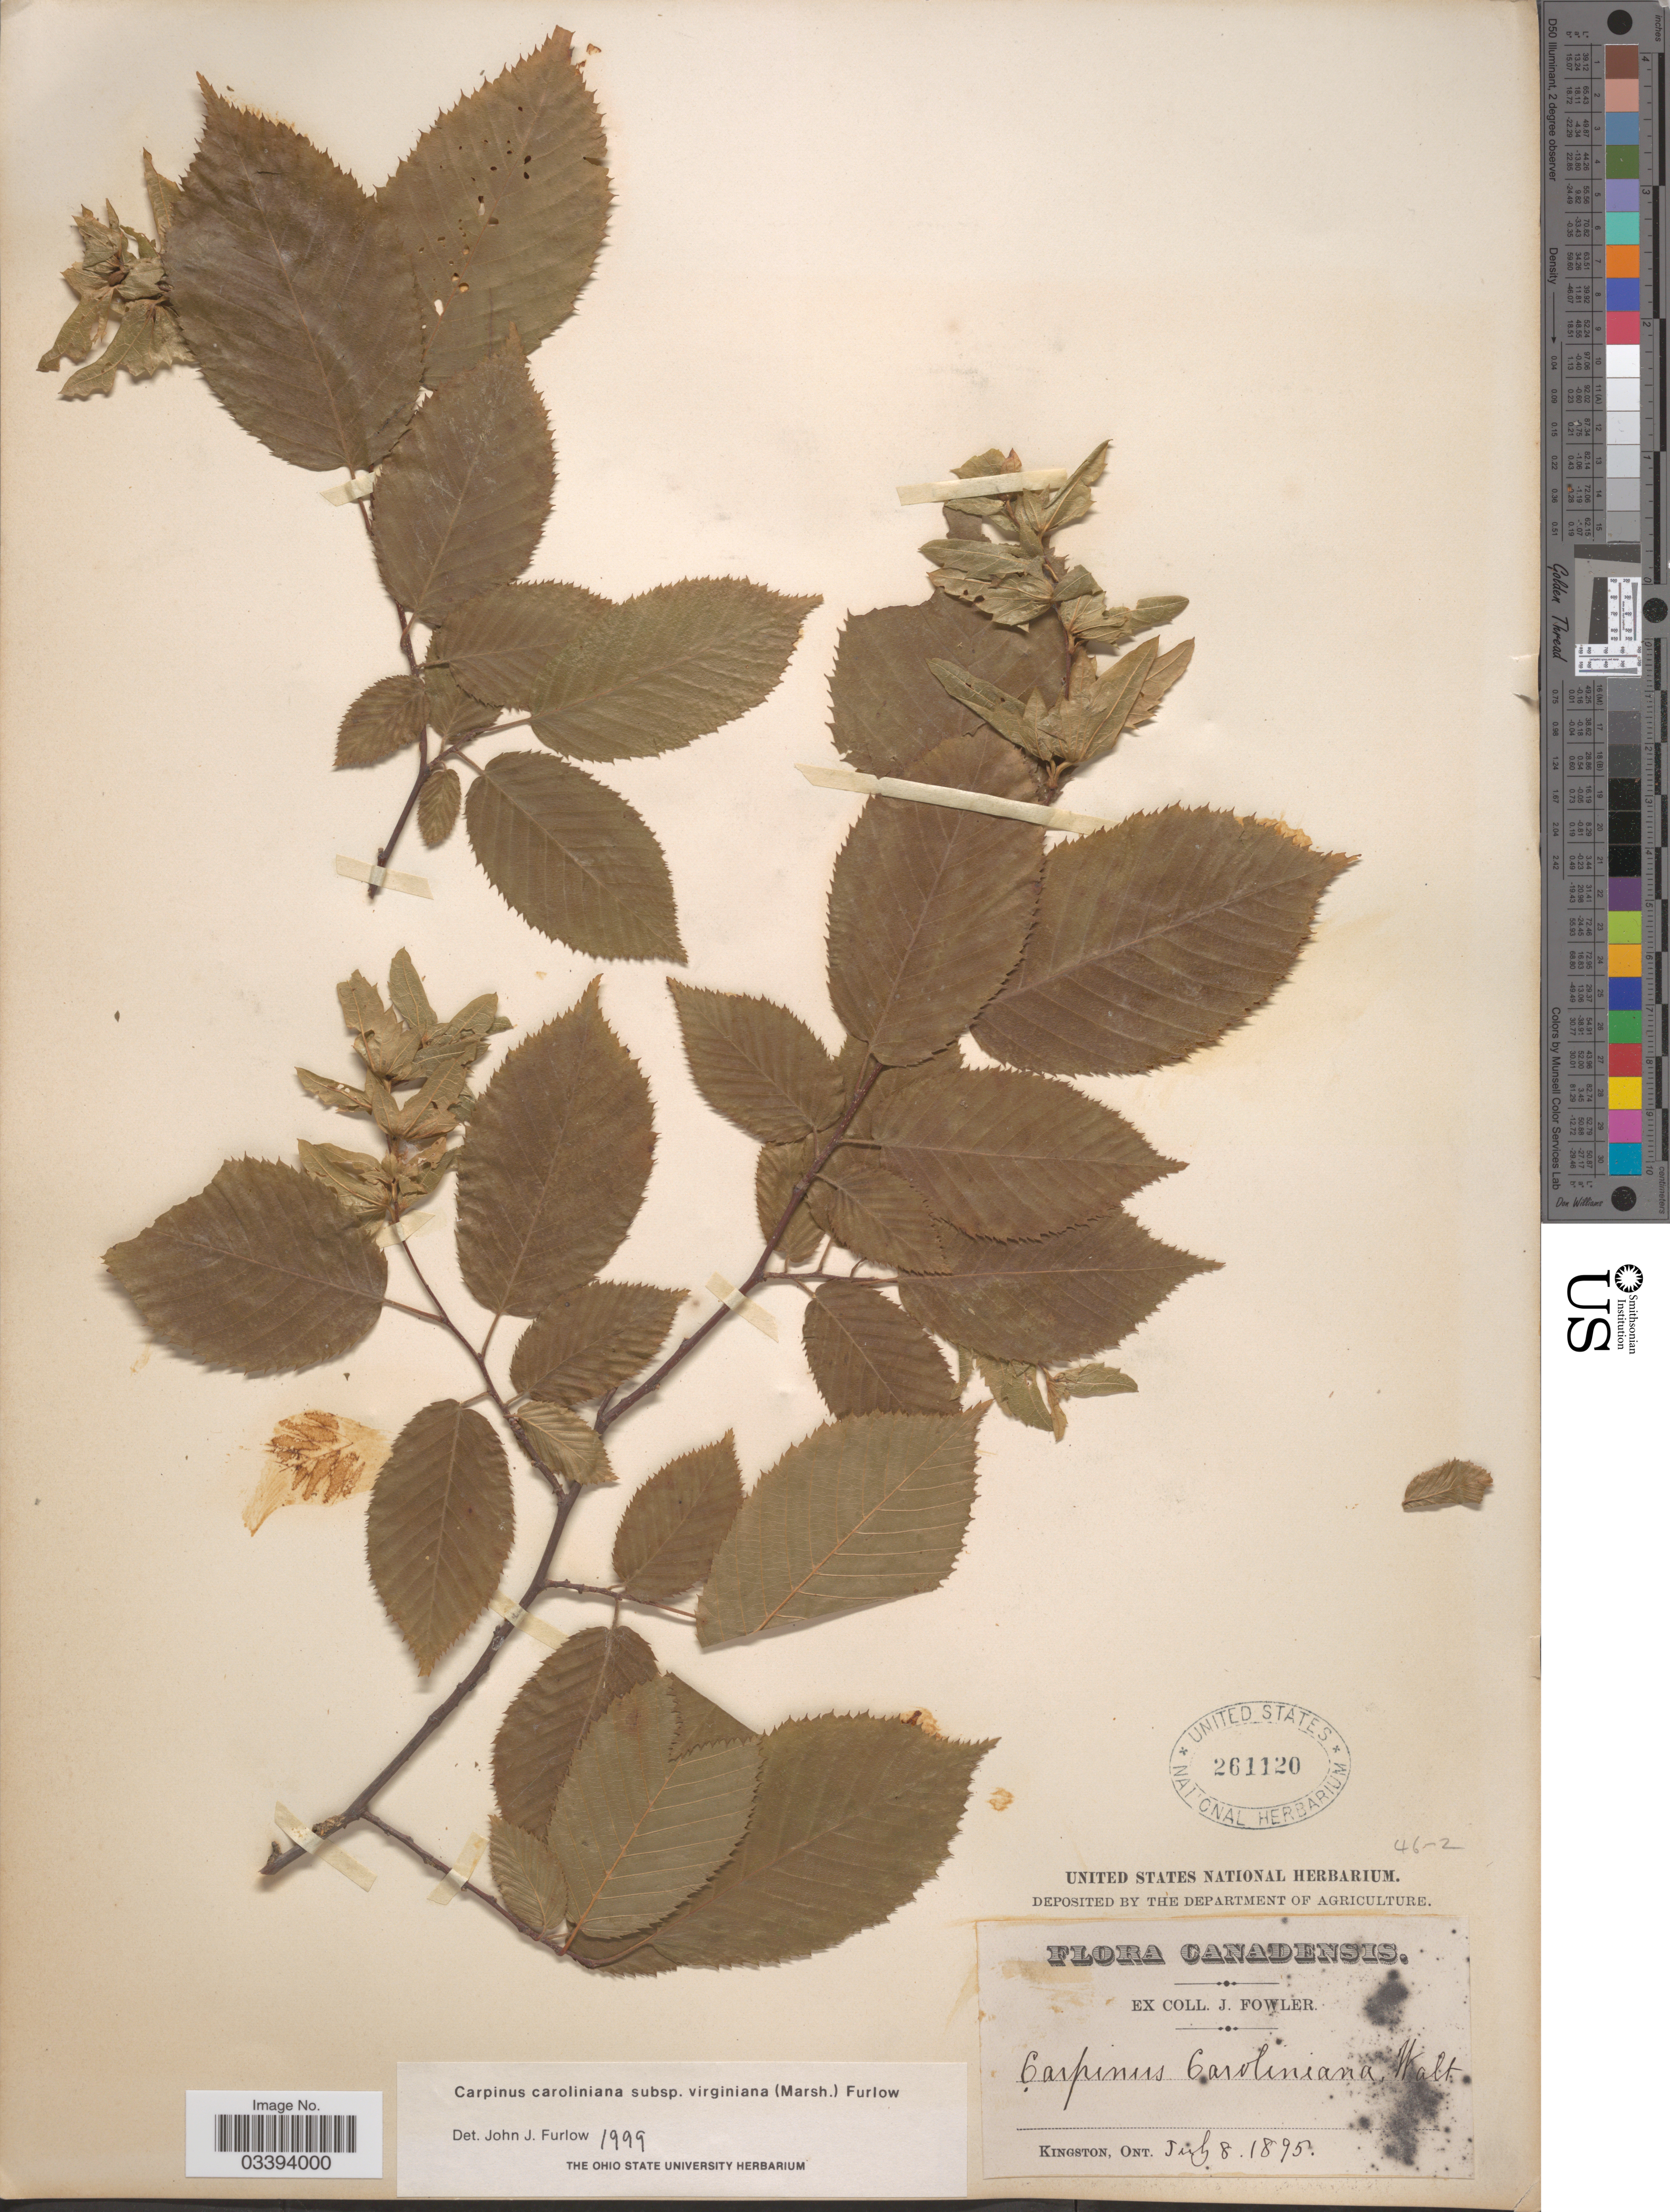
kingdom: Plantae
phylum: Tracheophyta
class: Magnoliopsida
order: Fagales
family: Betulaceae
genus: Carpinus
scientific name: Carpinus caroliniana subsp. virginiana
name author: (Marshall) Furlow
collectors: J. Fowler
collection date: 1895-07-08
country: Canada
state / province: Ontario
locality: Kingston.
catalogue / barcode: US 261120